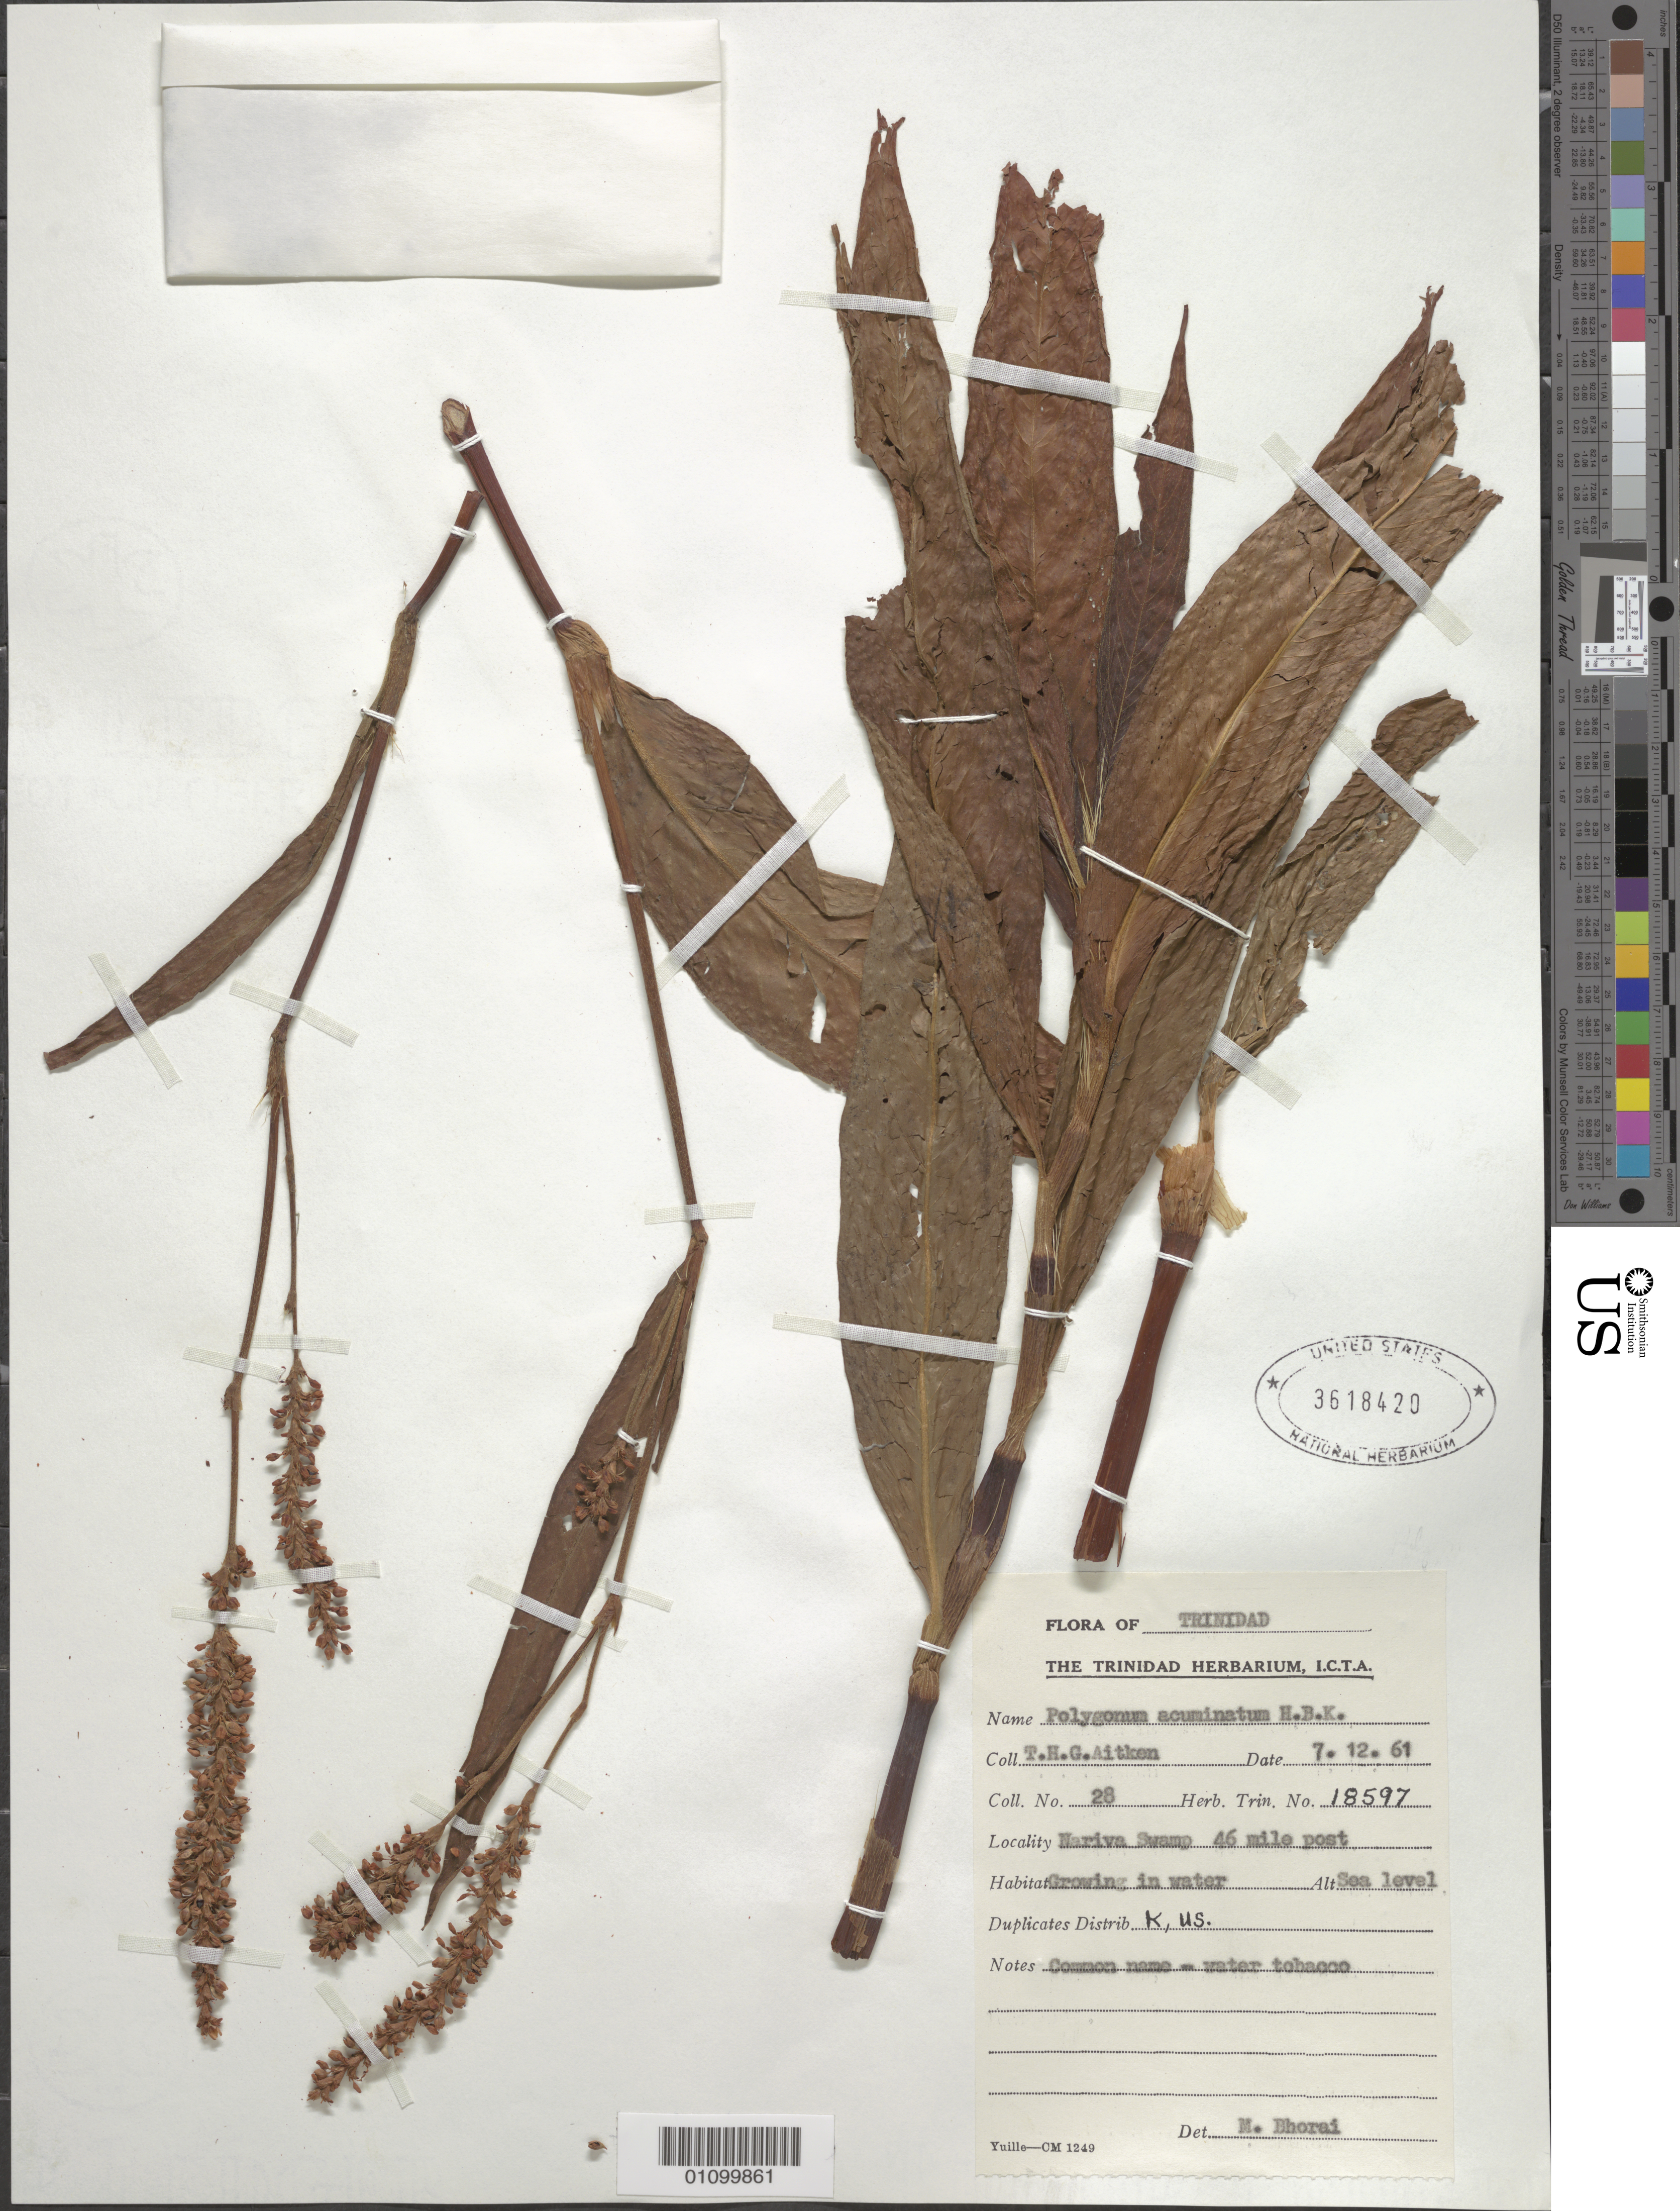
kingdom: Plantae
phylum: Tracheophyta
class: Magnoliopsida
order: Caryophyllales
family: Polygonaceae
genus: Polygonum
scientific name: Polygonum acuminatum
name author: Kunth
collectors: T. Aitken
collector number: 28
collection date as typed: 07 Dec 1961 or 12 Jul 1961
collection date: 1961-07-12 or 1961-12-07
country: Trinidad and Tobago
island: Trinidad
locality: Nariva Swamp 46 mile post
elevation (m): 0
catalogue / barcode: US 3618420